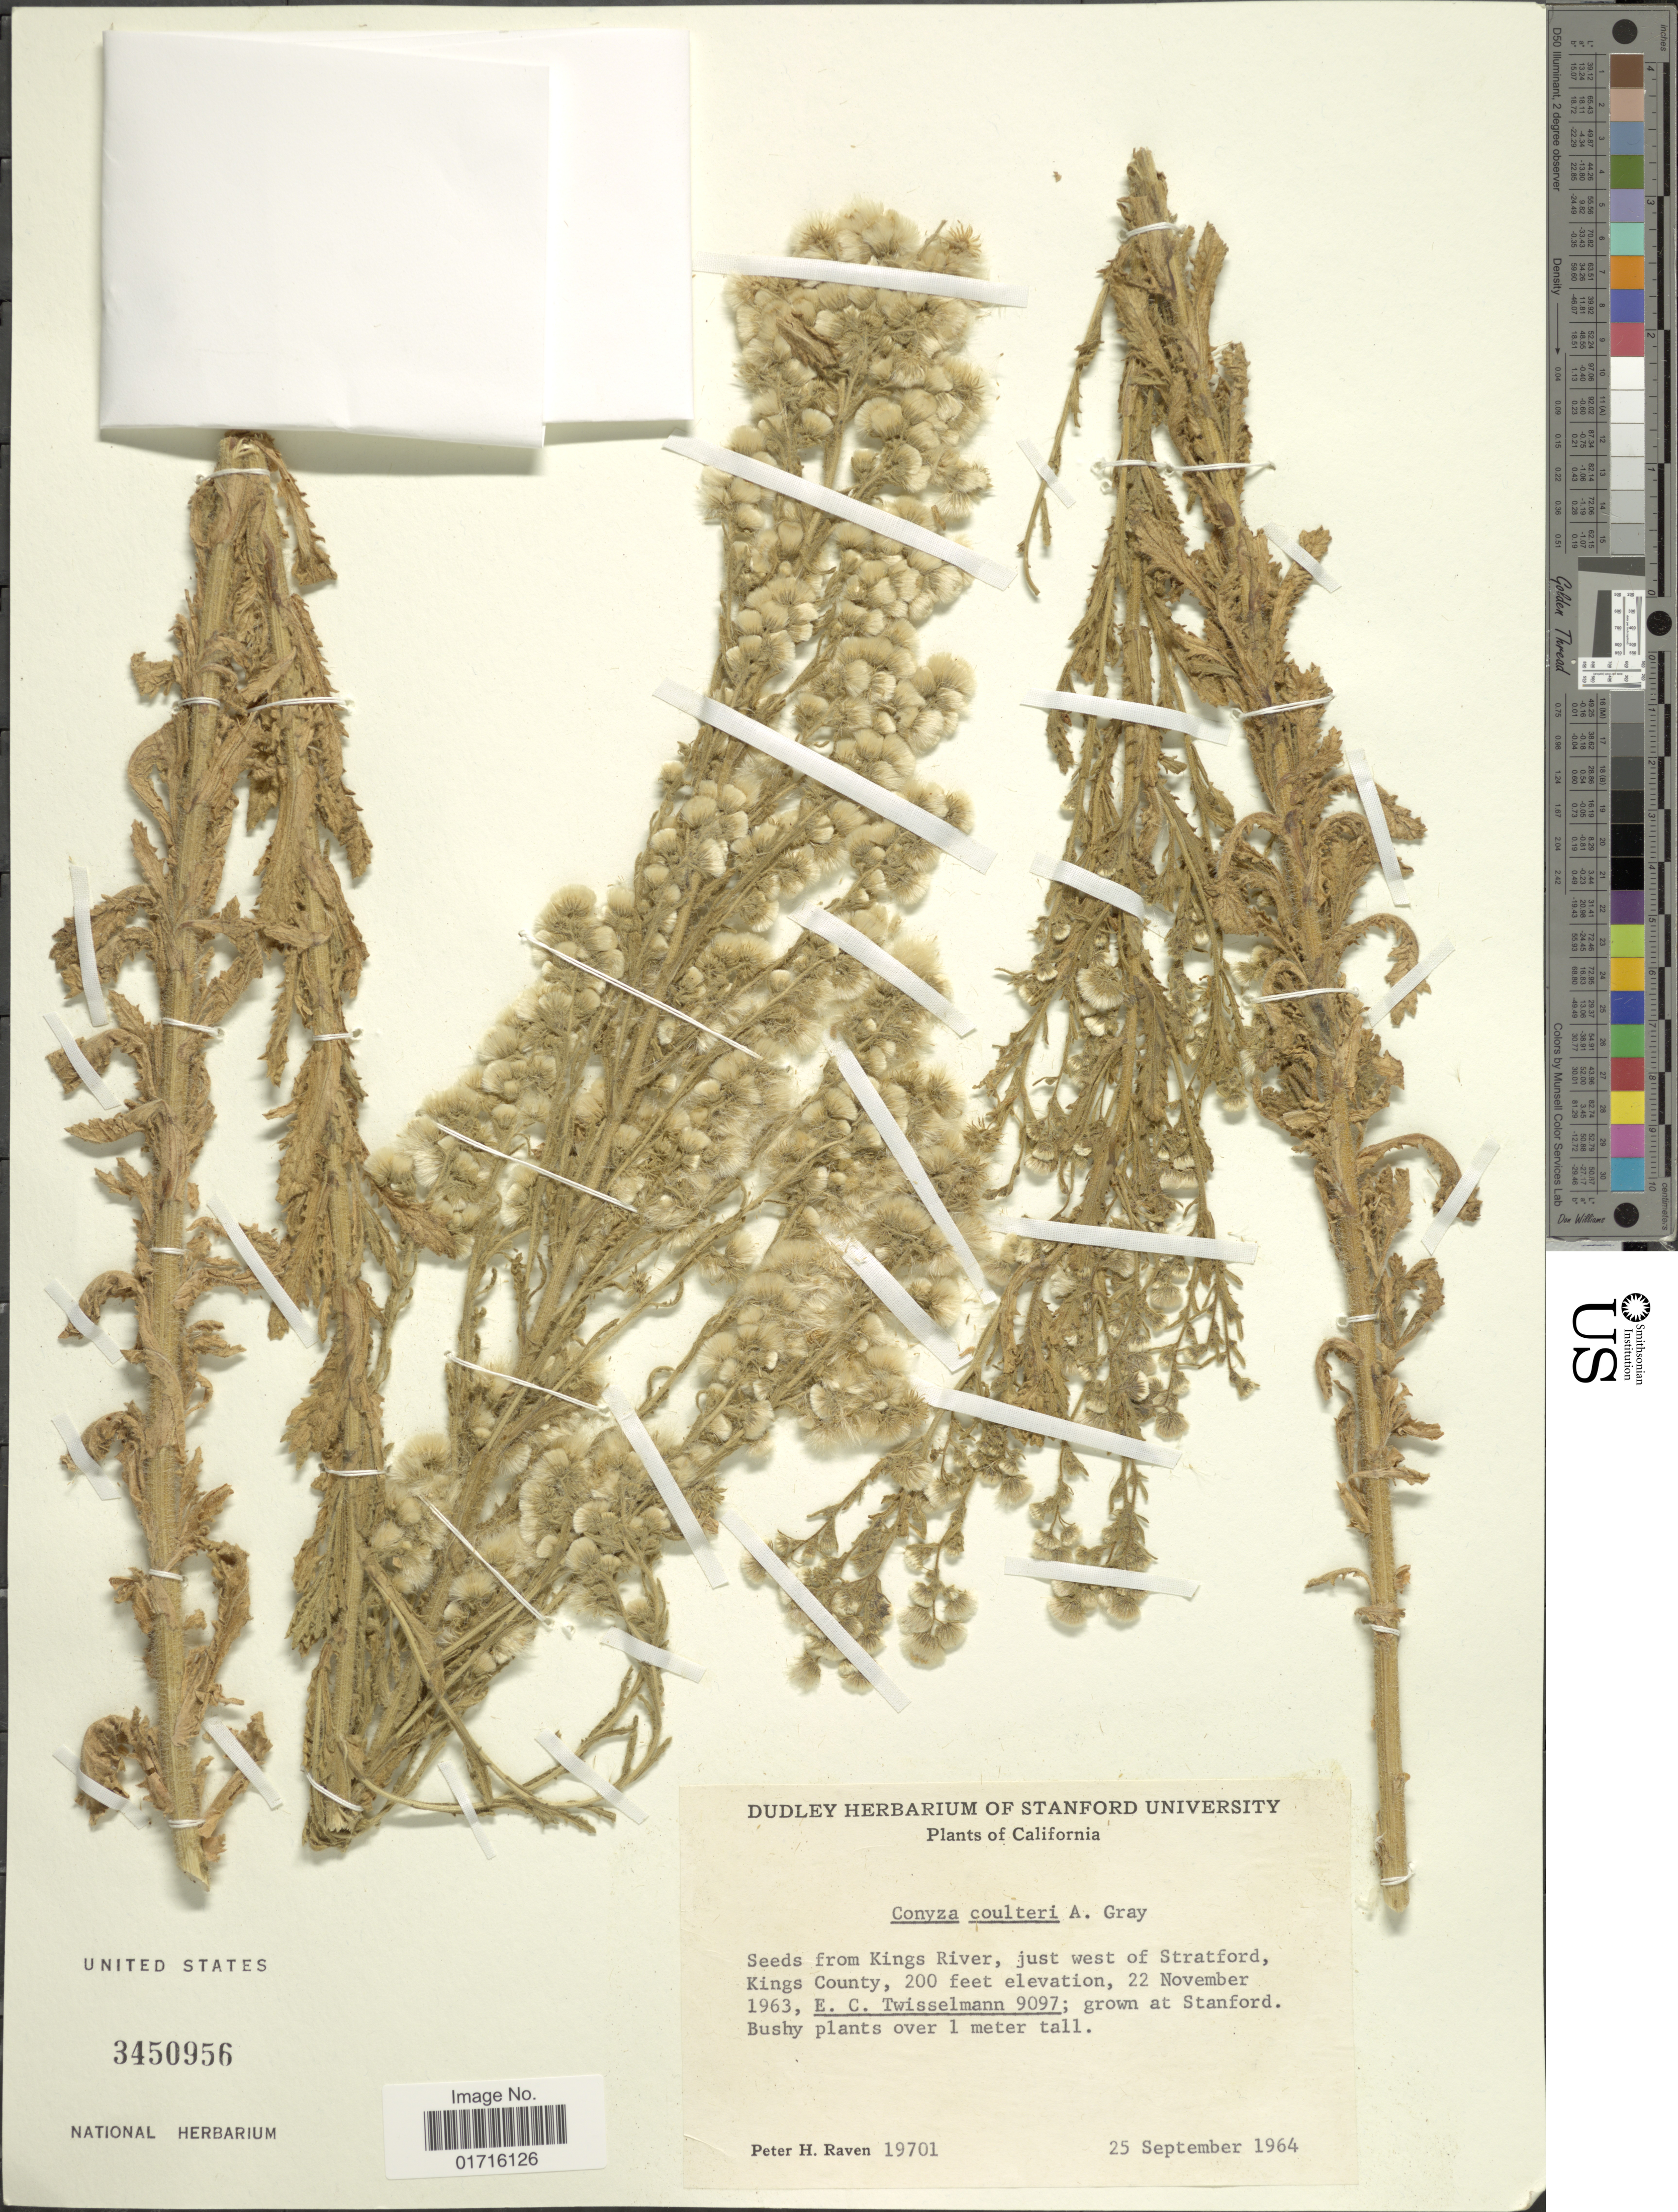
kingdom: Plantae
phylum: Tracheophyta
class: Magnoliopsida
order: Asterales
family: Asteraceae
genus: Conyza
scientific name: Conyza coulteri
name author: A. Gray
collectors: P. Raven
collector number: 19701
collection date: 1964-09-25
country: United States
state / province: California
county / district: Kings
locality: Seeds from Kings River, just west of Stratford, Kings County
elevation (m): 61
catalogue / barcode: US 3450956